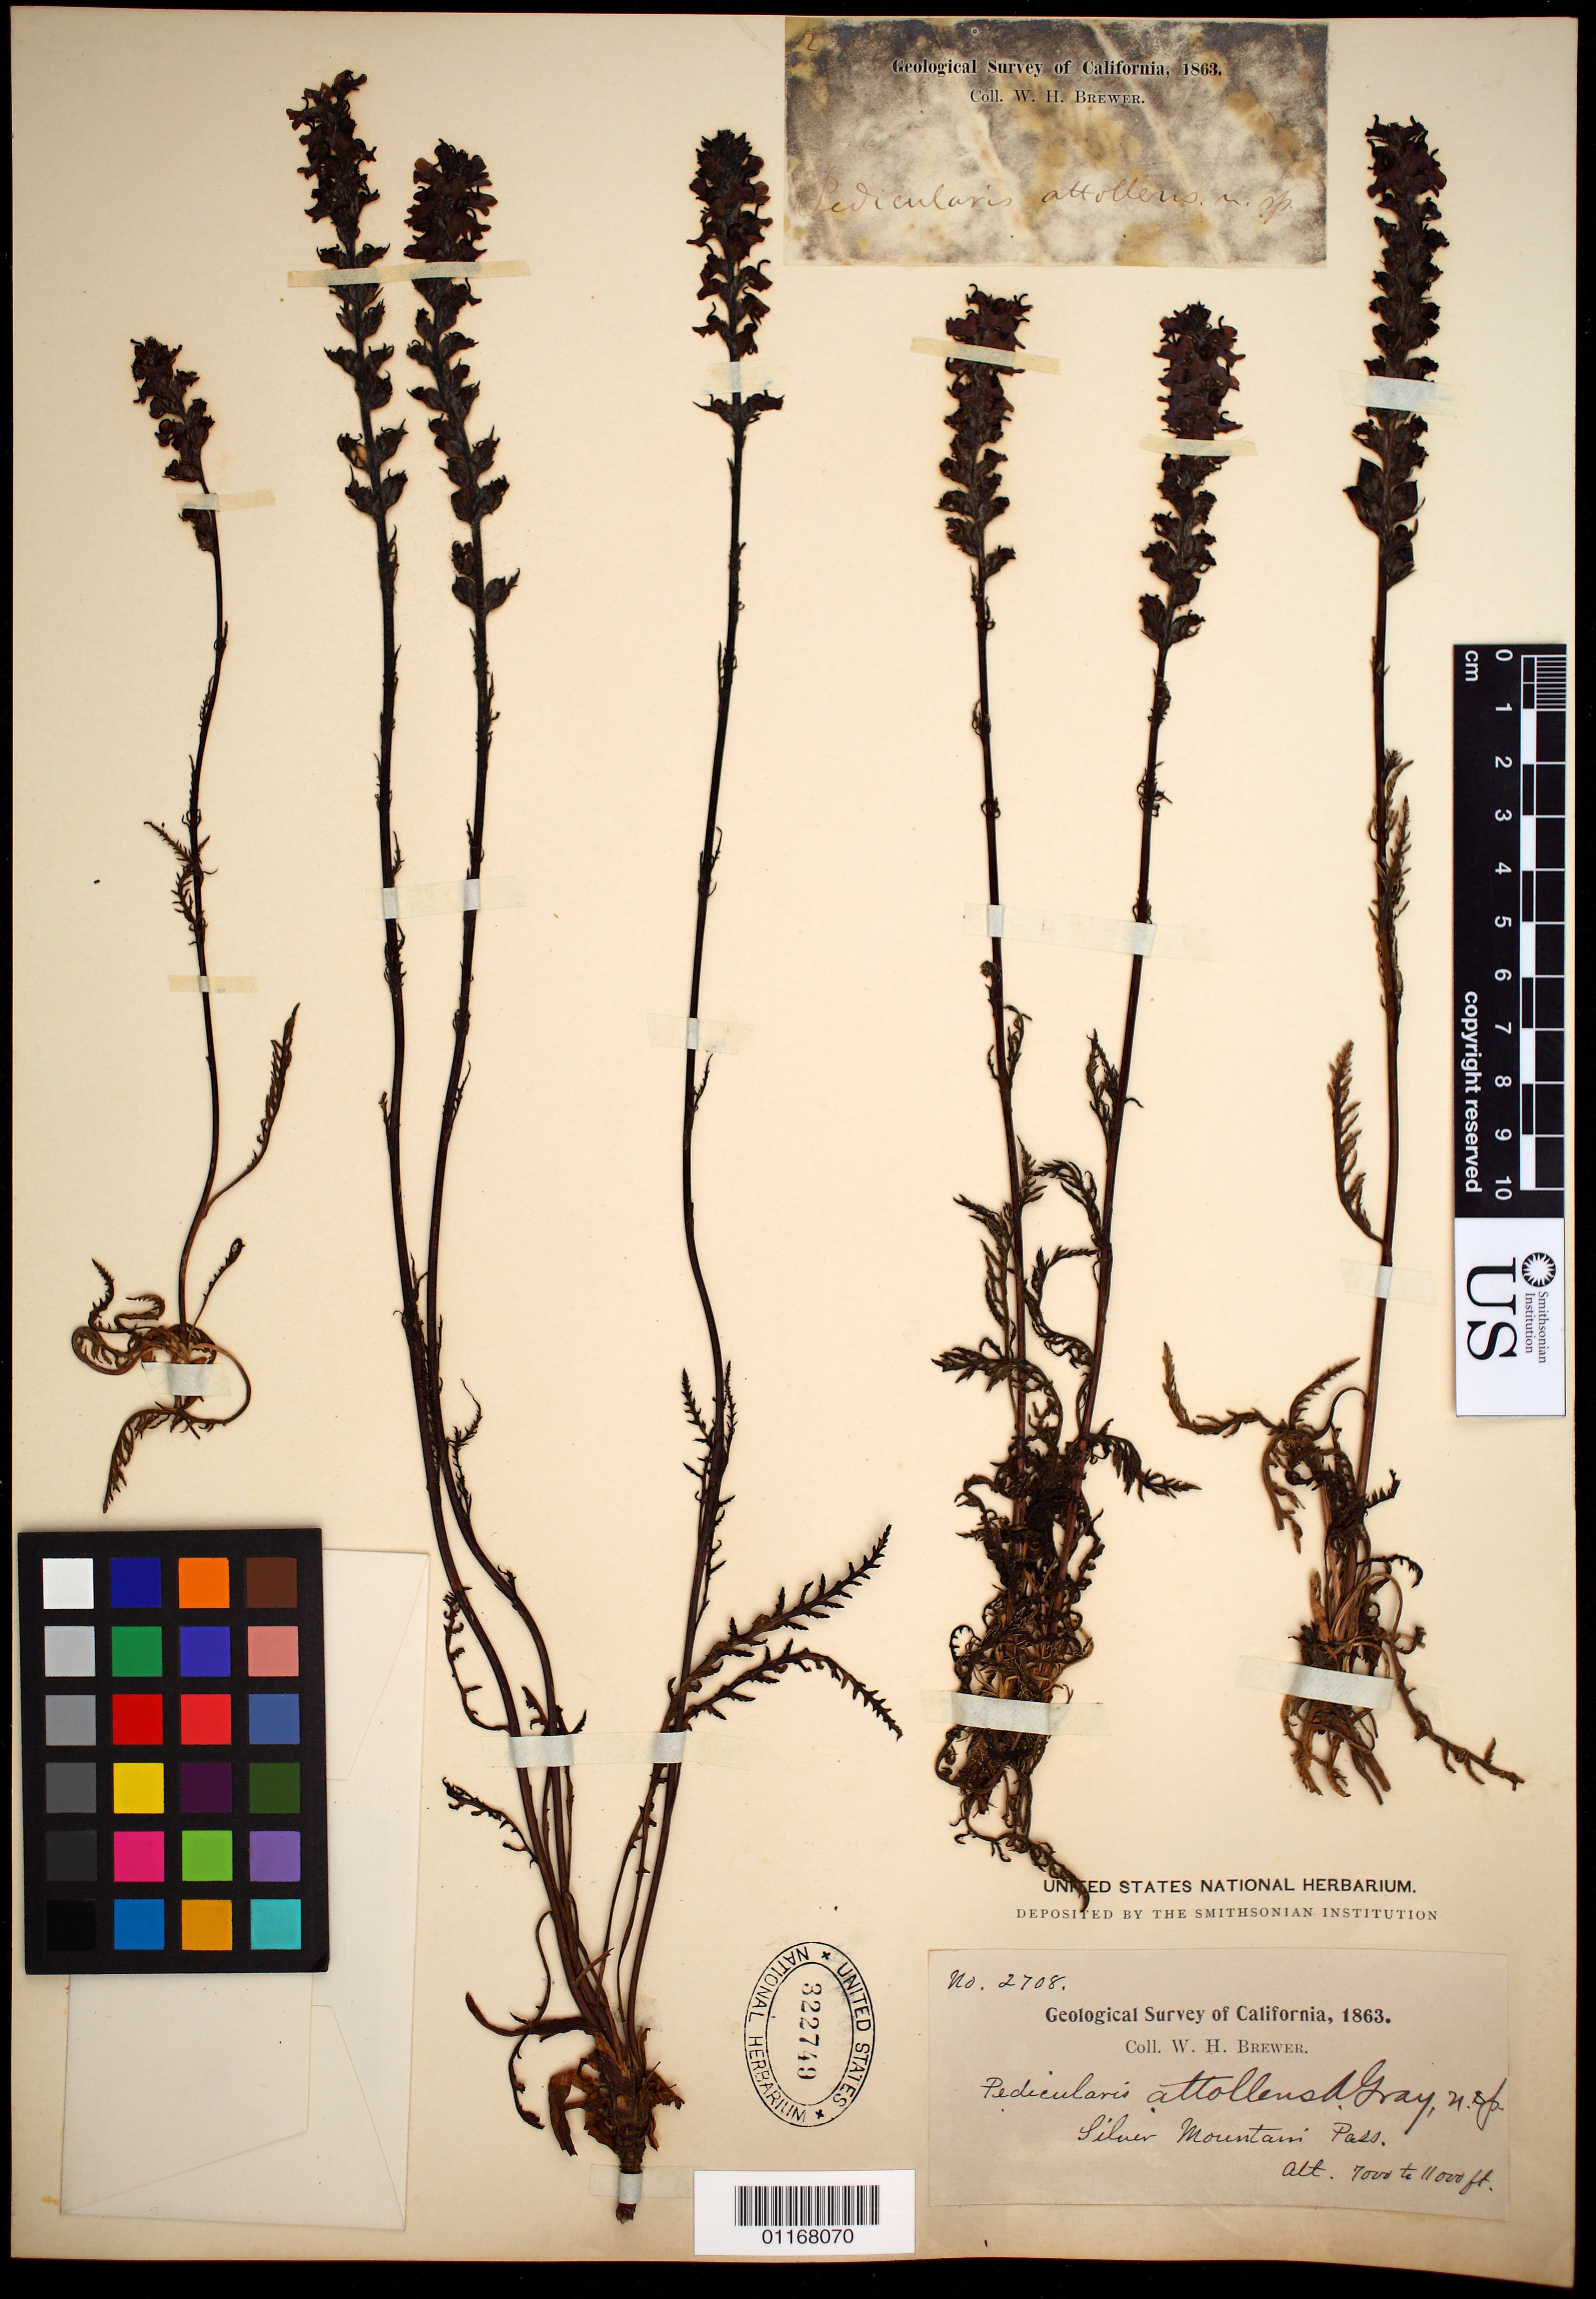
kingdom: Plantae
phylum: Tracheophyta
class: Magnoliopsida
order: Lamiales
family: Orobanchaceae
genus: Pedicularis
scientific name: Pedicularis attollens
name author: A. Gray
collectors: W. H. Brewer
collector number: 2708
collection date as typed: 1863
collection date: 1863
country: United States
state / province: California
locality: Silver Mountain Pass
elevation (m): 2134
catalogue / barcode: US 322749